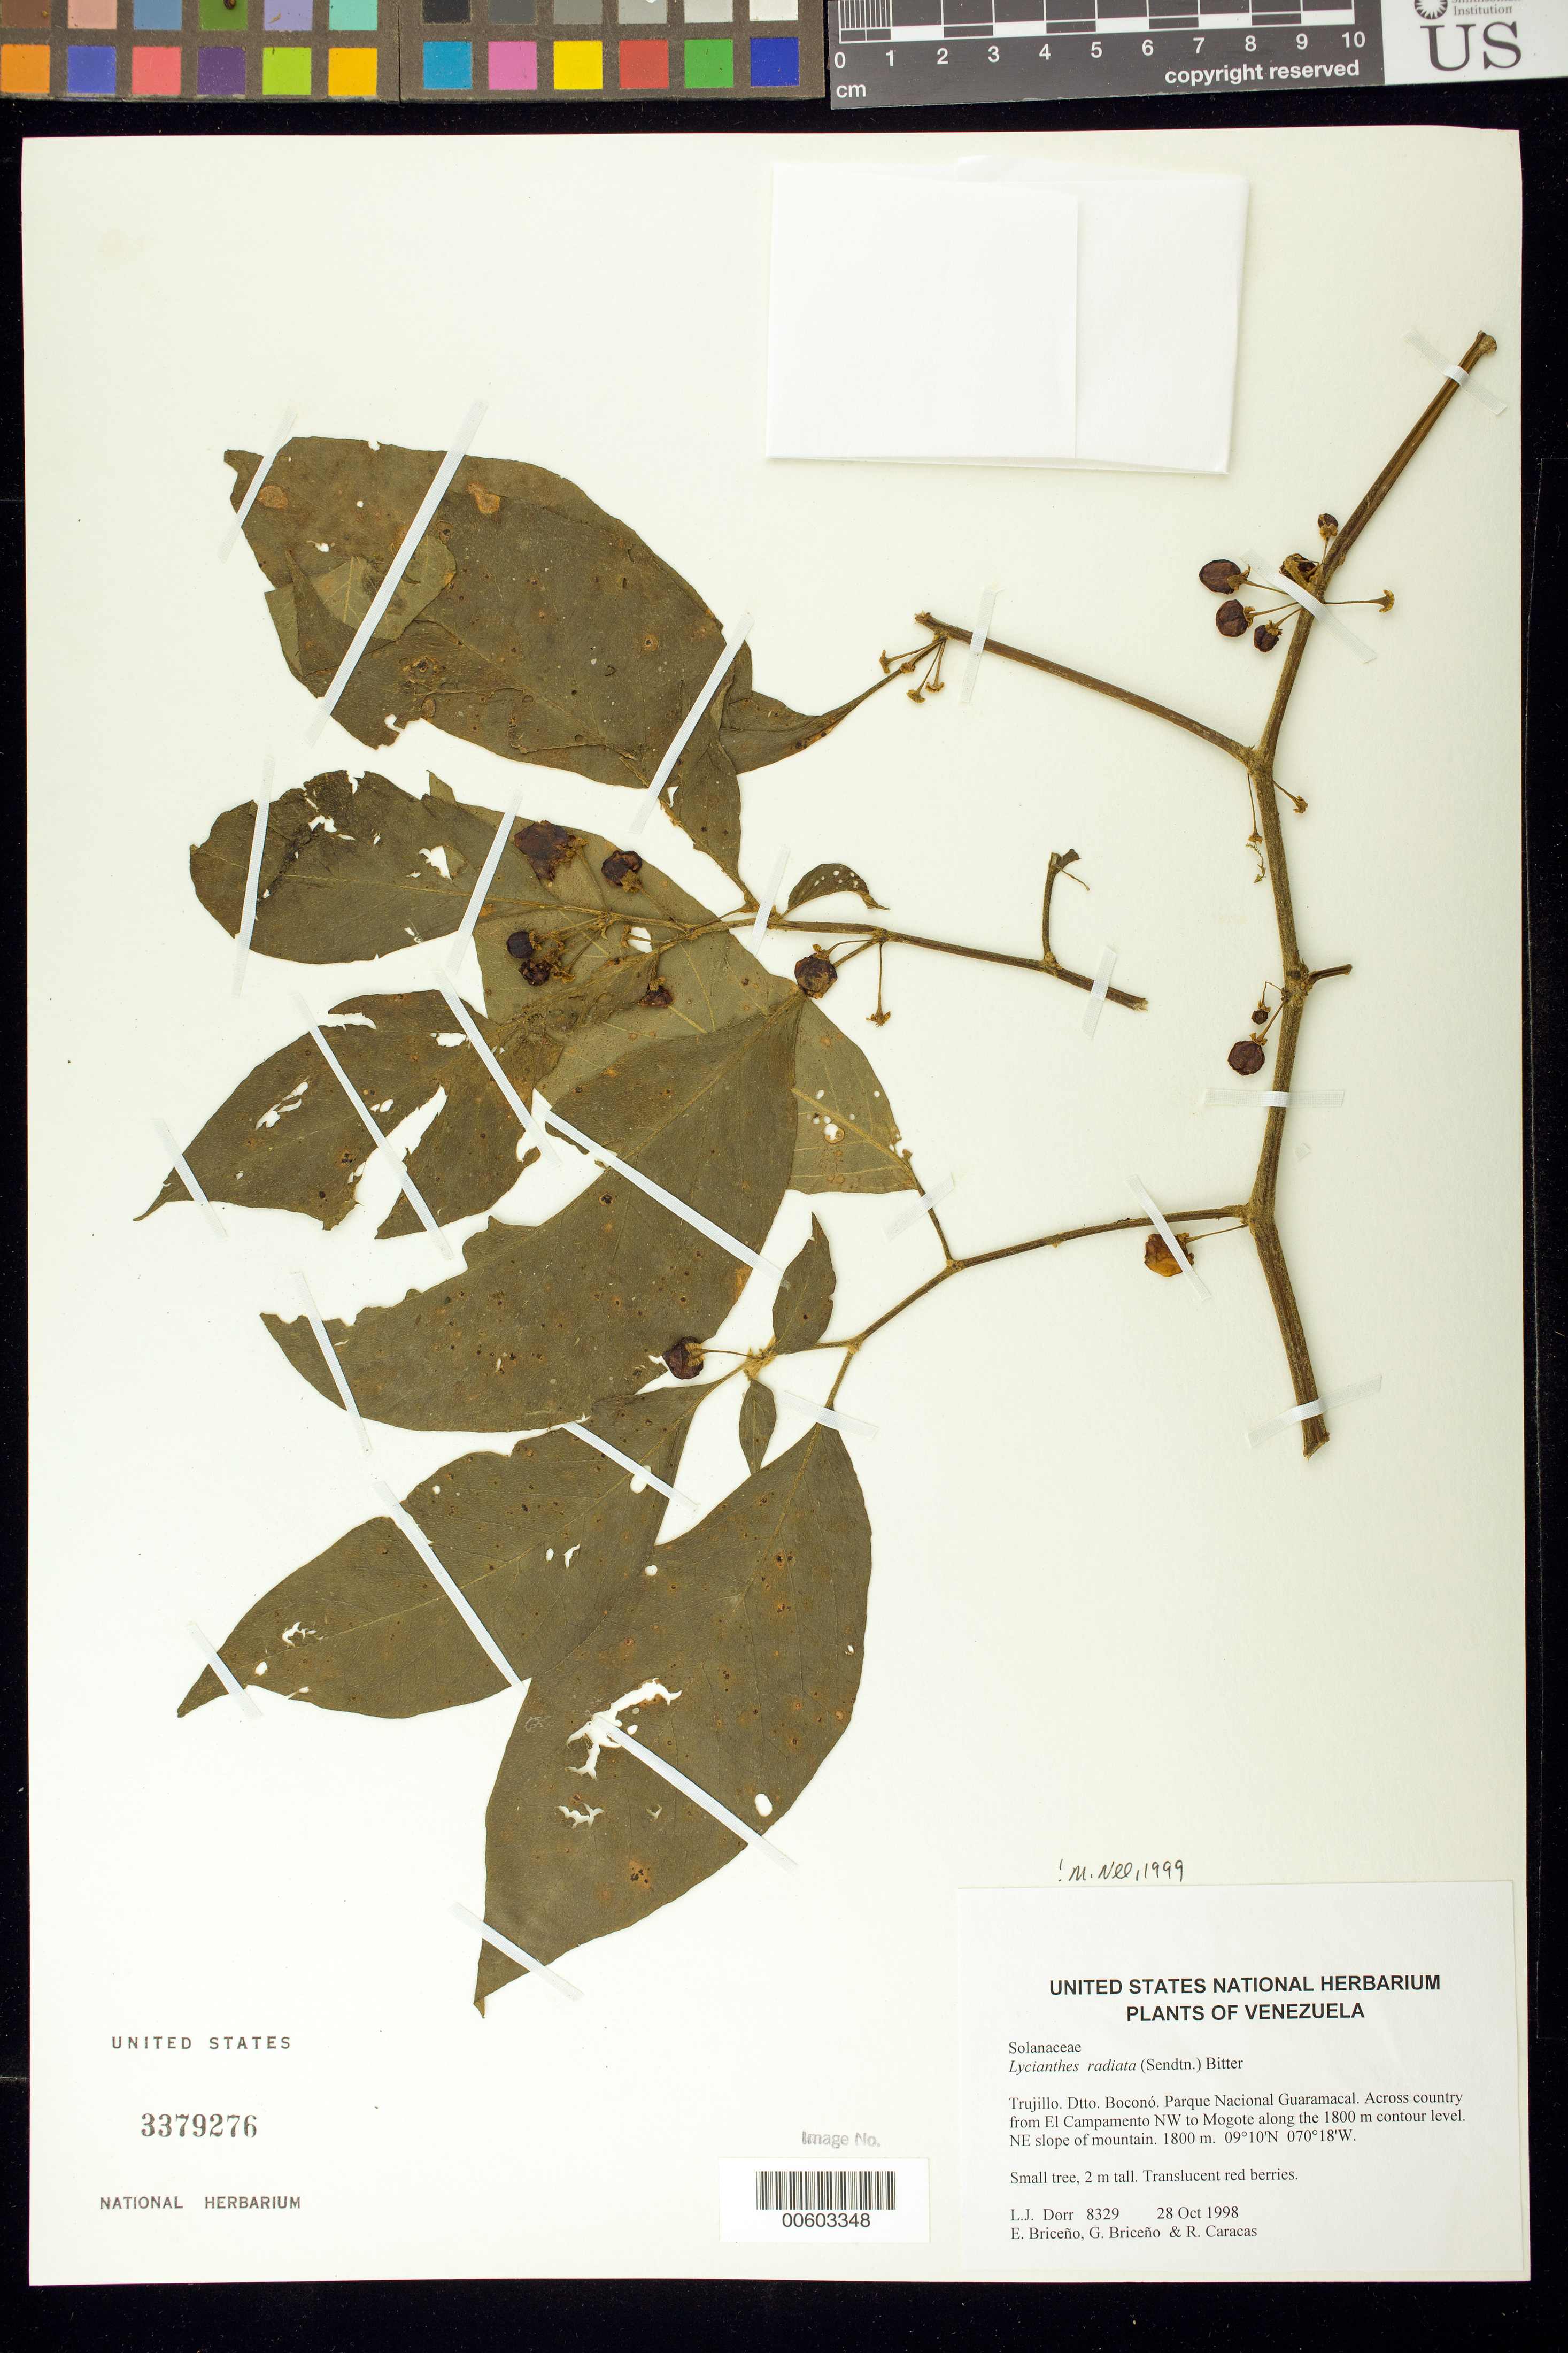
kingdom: Plantae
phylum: Tracheophyta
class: Magnoliopsida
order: Solanales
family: Solanaceae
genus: Lycianthes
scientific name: Lycianthes radiata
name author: (Sendtn.) Bitter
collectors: L. J. Dorr, E. Briceño, G. Briceño & R. Caracas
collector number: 8329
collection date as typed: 28 Oct 1998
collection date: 1998-10-28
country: Venezuela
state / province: Trujillo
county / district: Boconó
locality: Parque Nacional Guaramacal. Across country from El Campamento NW to Mogote along the 1800 m contour level. NE slope of mountain.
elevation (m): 1800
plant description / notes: PORT, US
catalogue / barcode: US 3379276